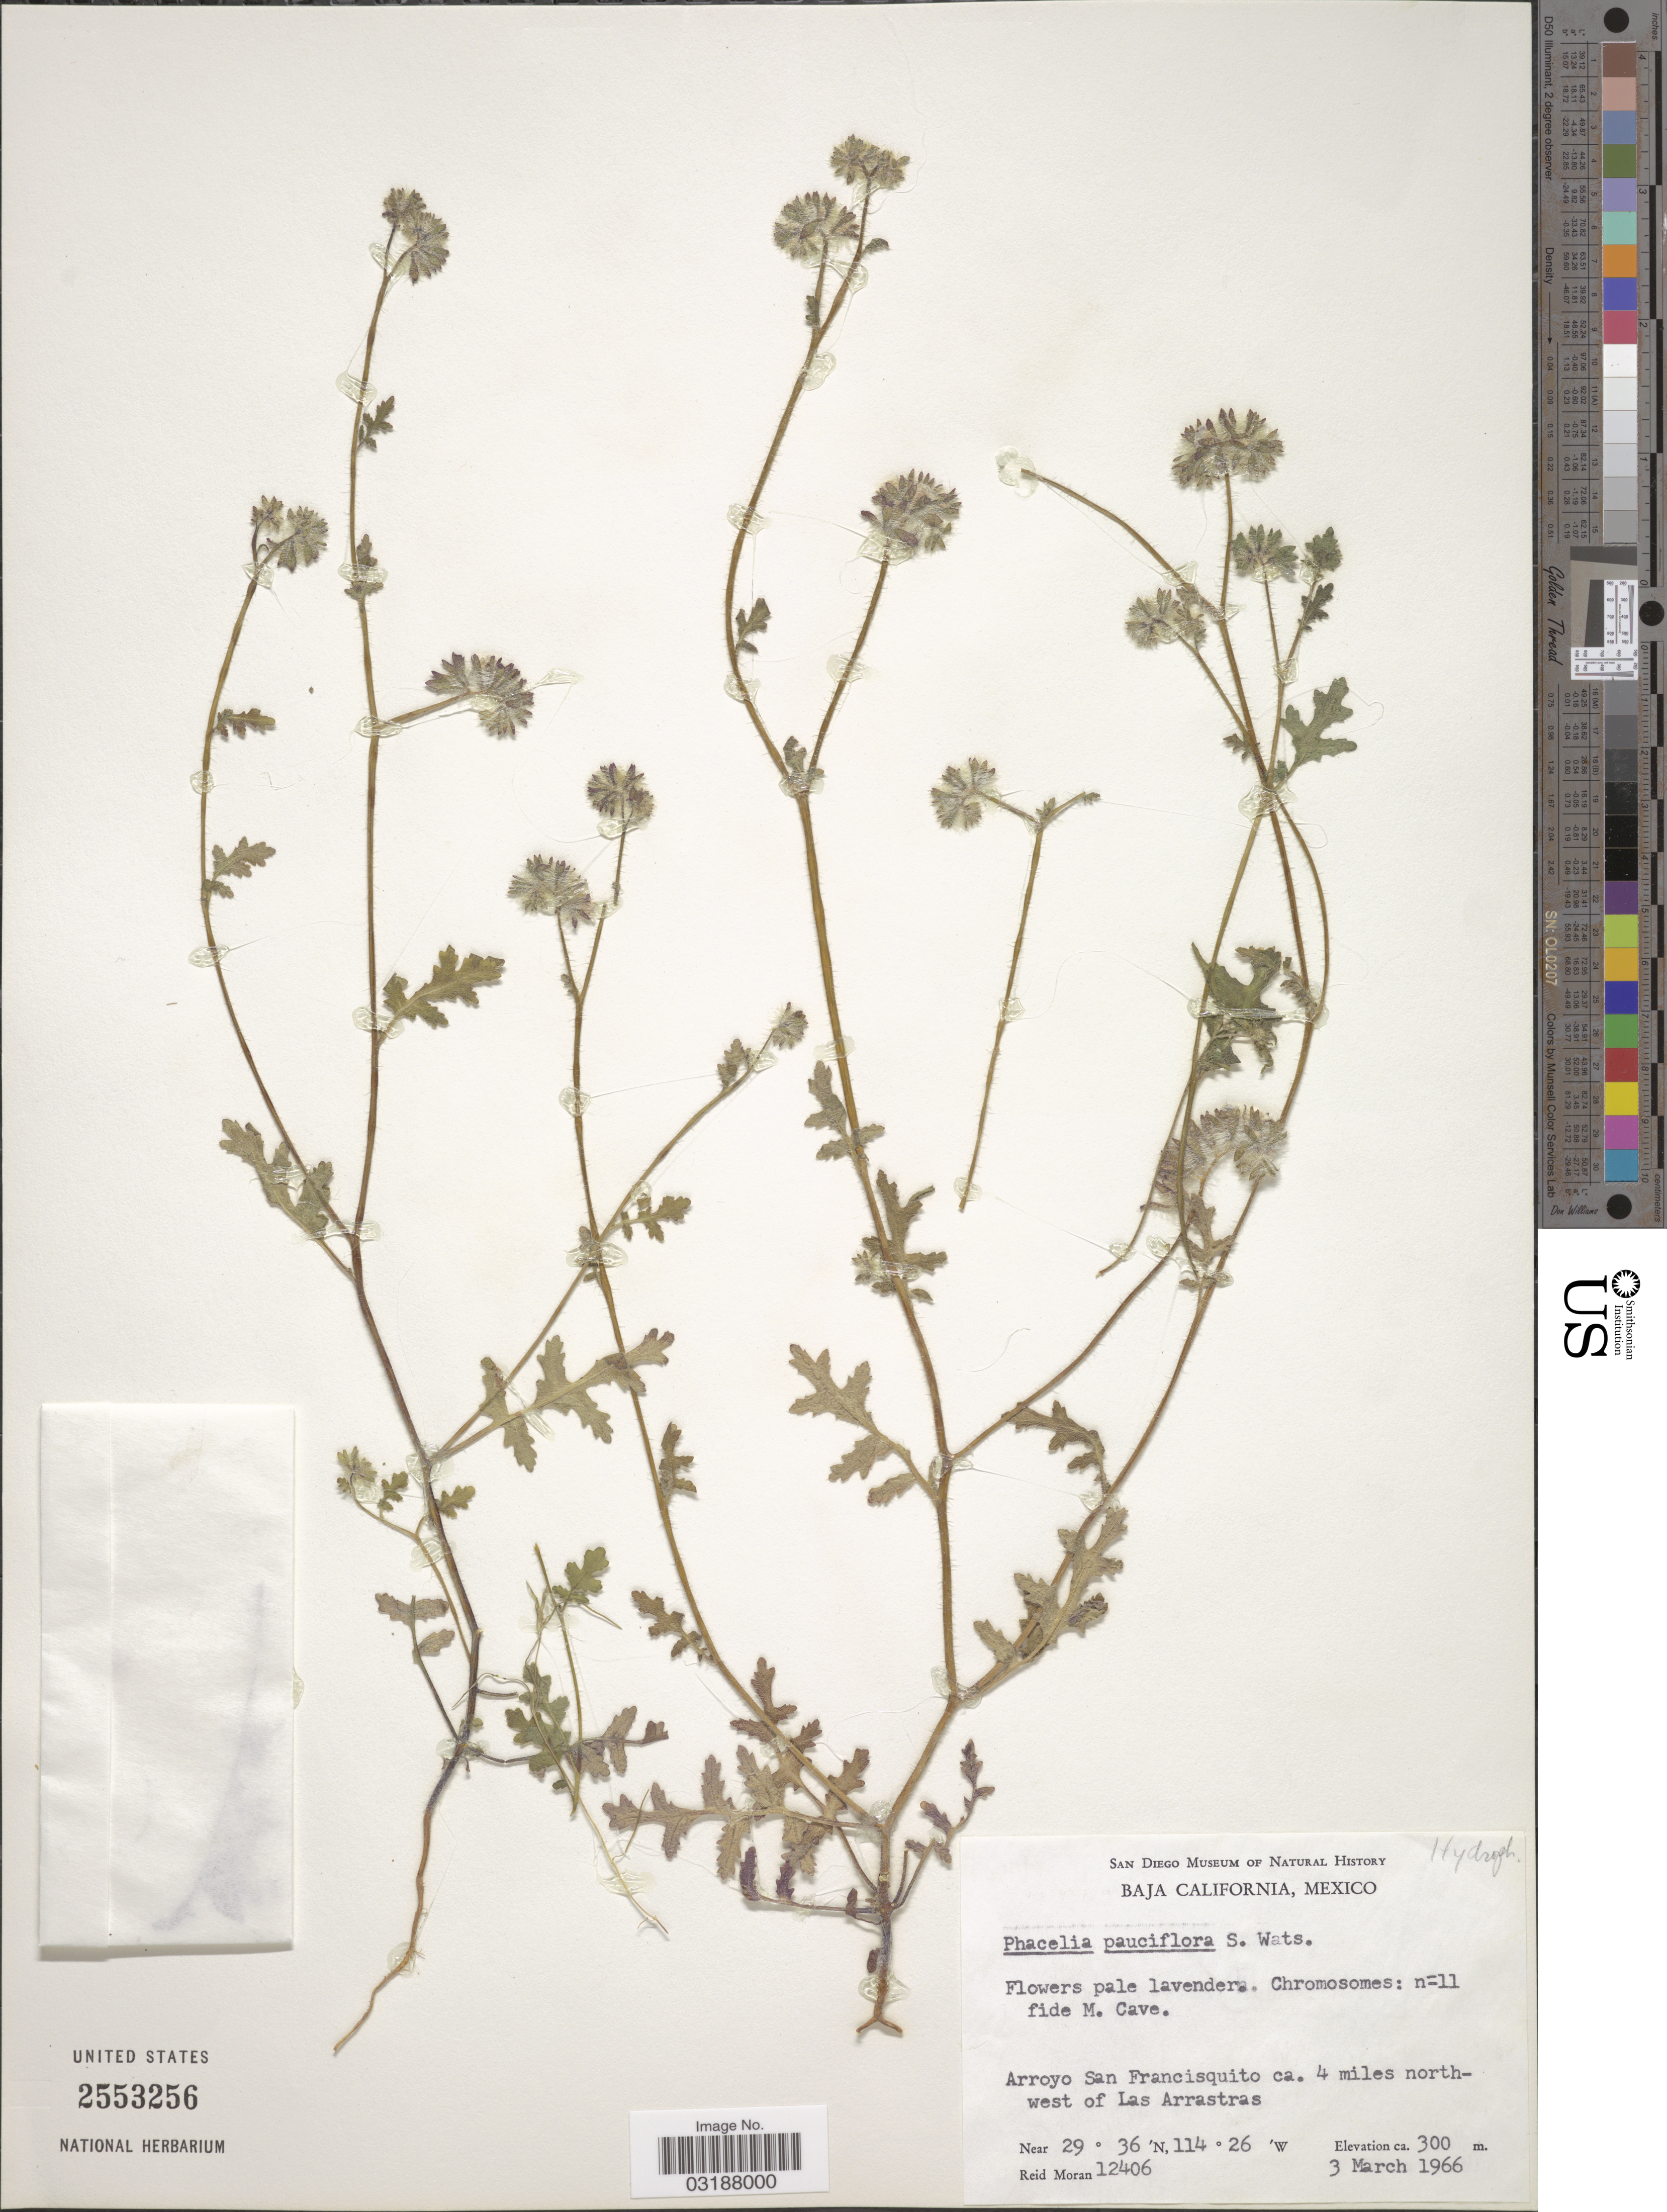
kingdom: Plantae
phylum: Tracheophyta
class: Magnoliopsida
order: Boraginales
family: Hydrophyllaceae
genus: Phacelia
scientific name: Phacelia pauciflora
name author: S. Watson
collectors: R. Moran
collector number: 12406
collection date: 1966-03-03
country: Mexico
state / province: Baja California Norte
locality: Arroyo San Francisquito ca. 4 miles northwest of Las Arrastras.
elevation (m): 300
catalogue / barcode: US 2553256